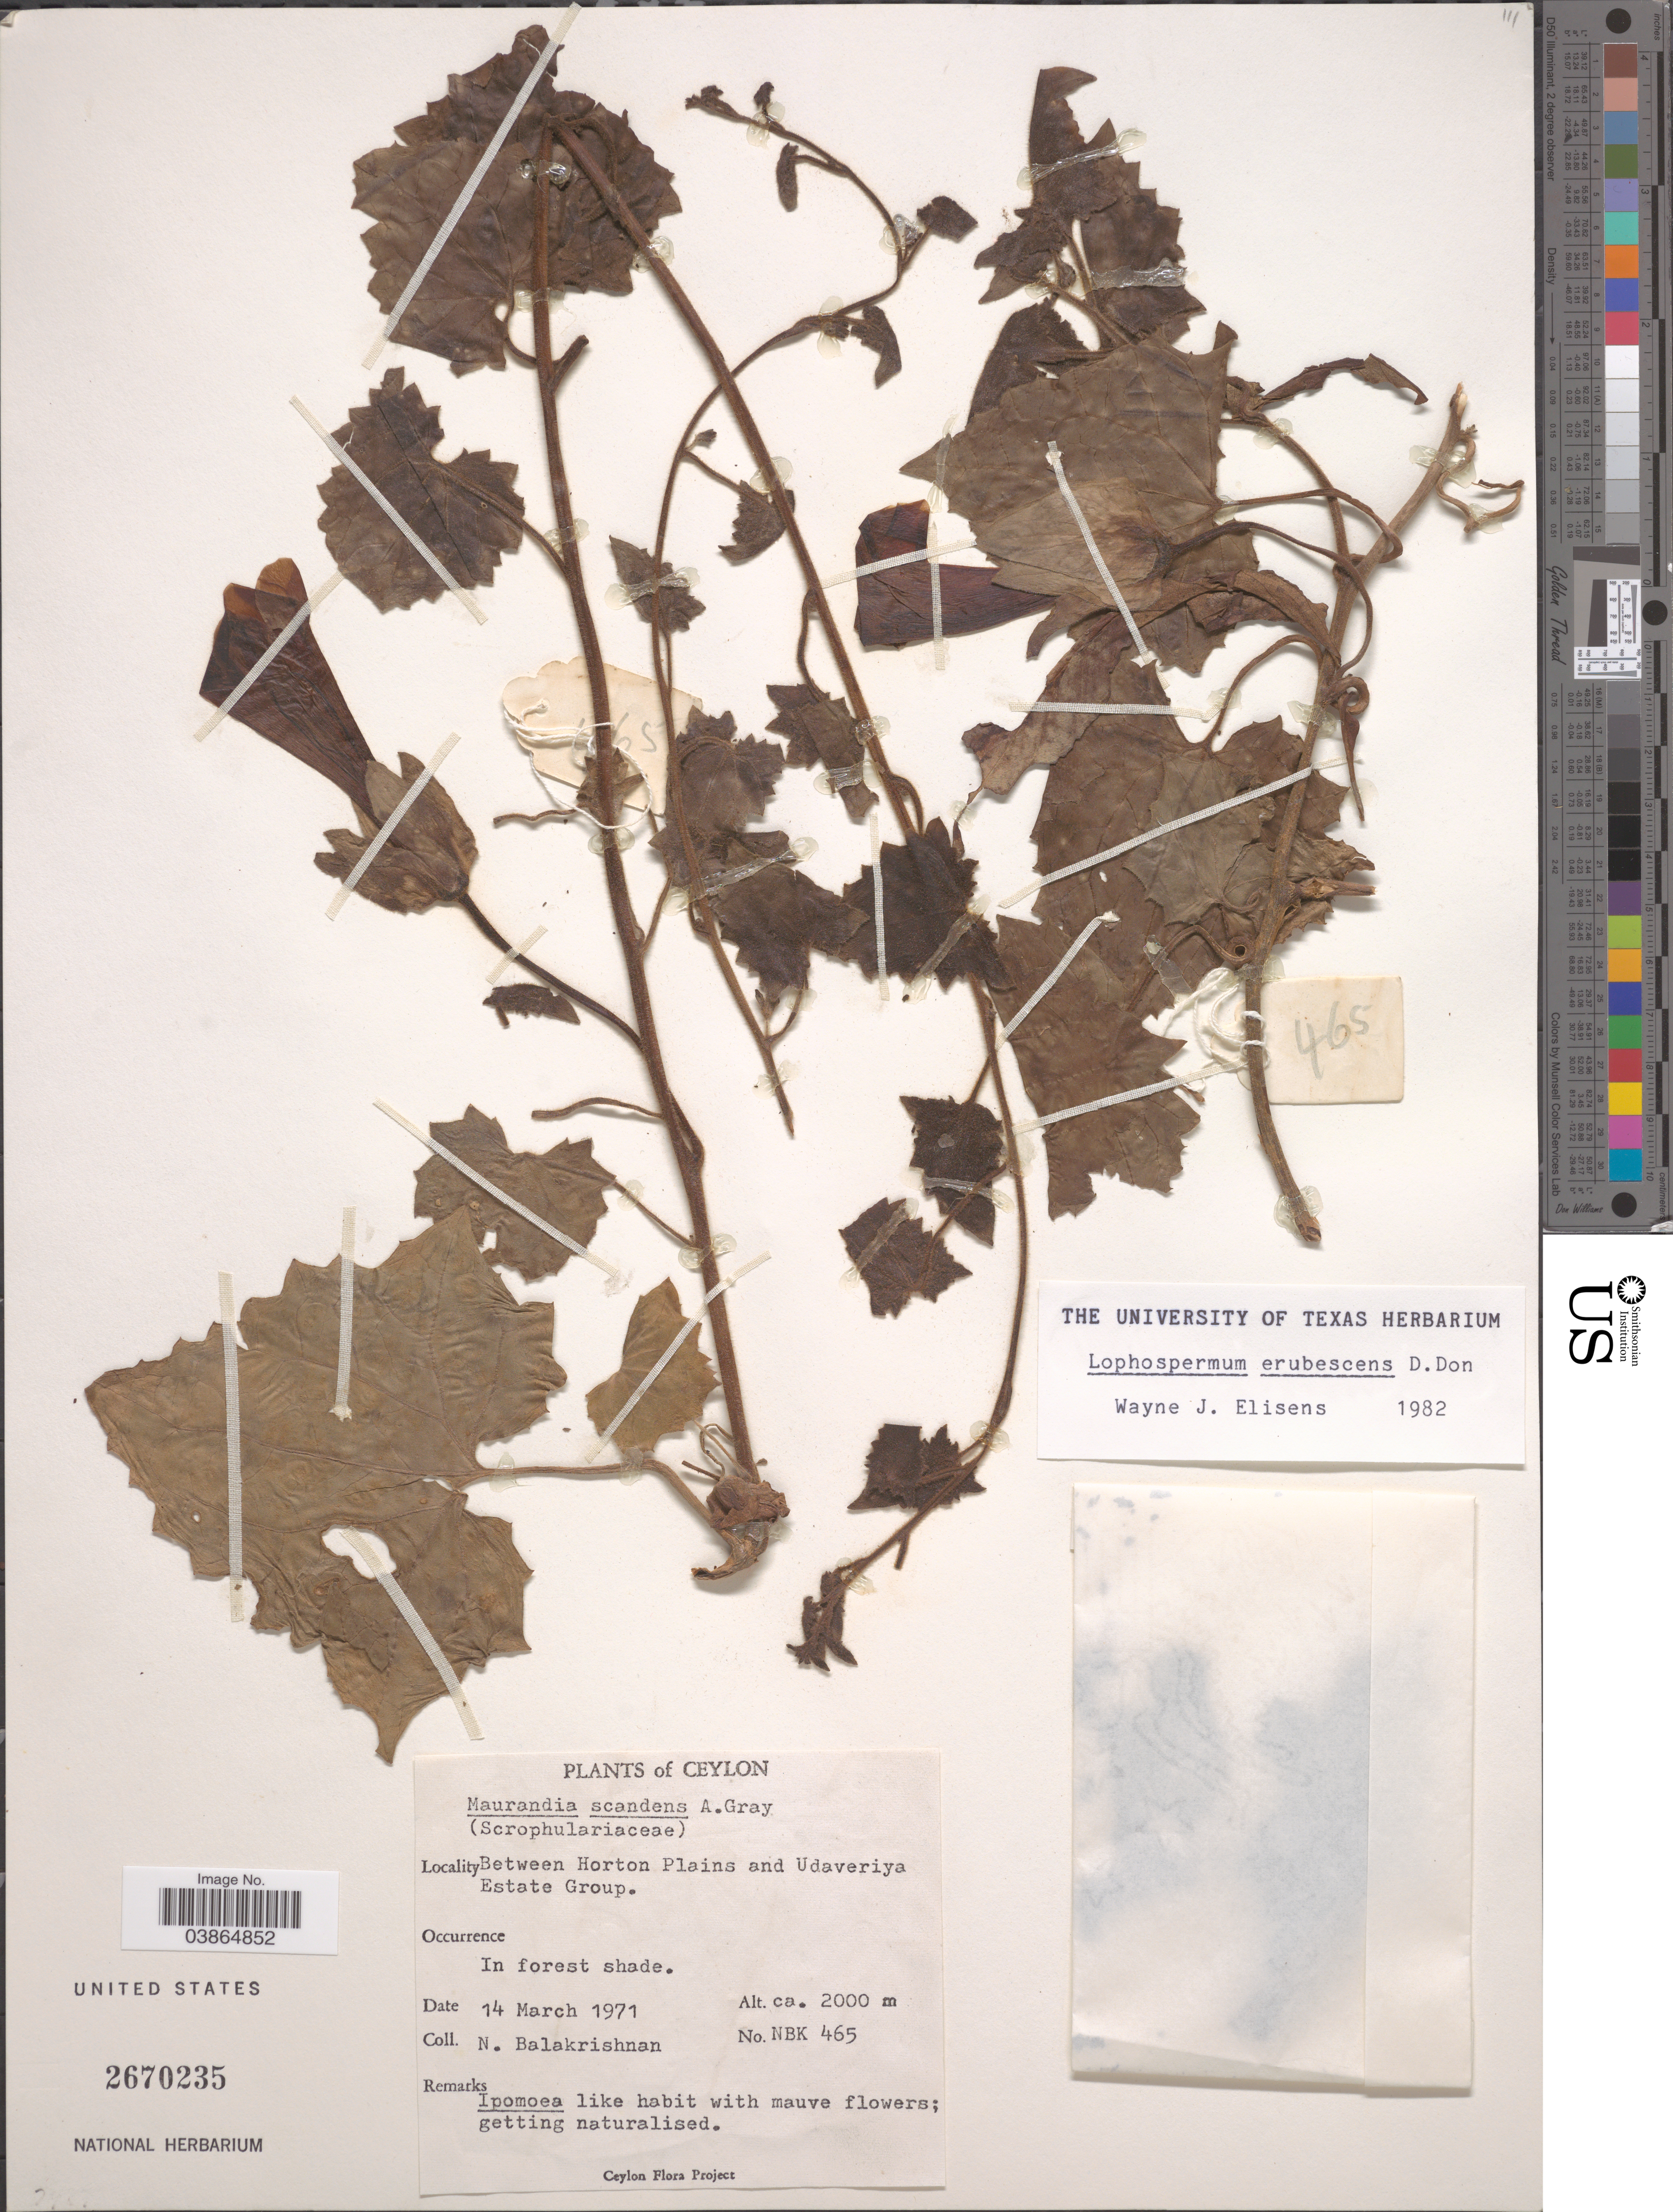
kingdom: Plantae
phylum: Tracheophyta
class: Magnoliopsida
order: Lamiales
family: Plantaginaceae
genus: Maurandya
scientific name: Maurandya erubescens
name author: (D. Don) A. Gray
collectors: N. Balakrishnan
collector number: NBK 465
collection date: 1971-03-14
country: Sri Lanka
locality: Ceylon. Between Horton Plains and Udaveriya Estate Group.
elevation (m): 2000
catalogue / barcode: US 2670235